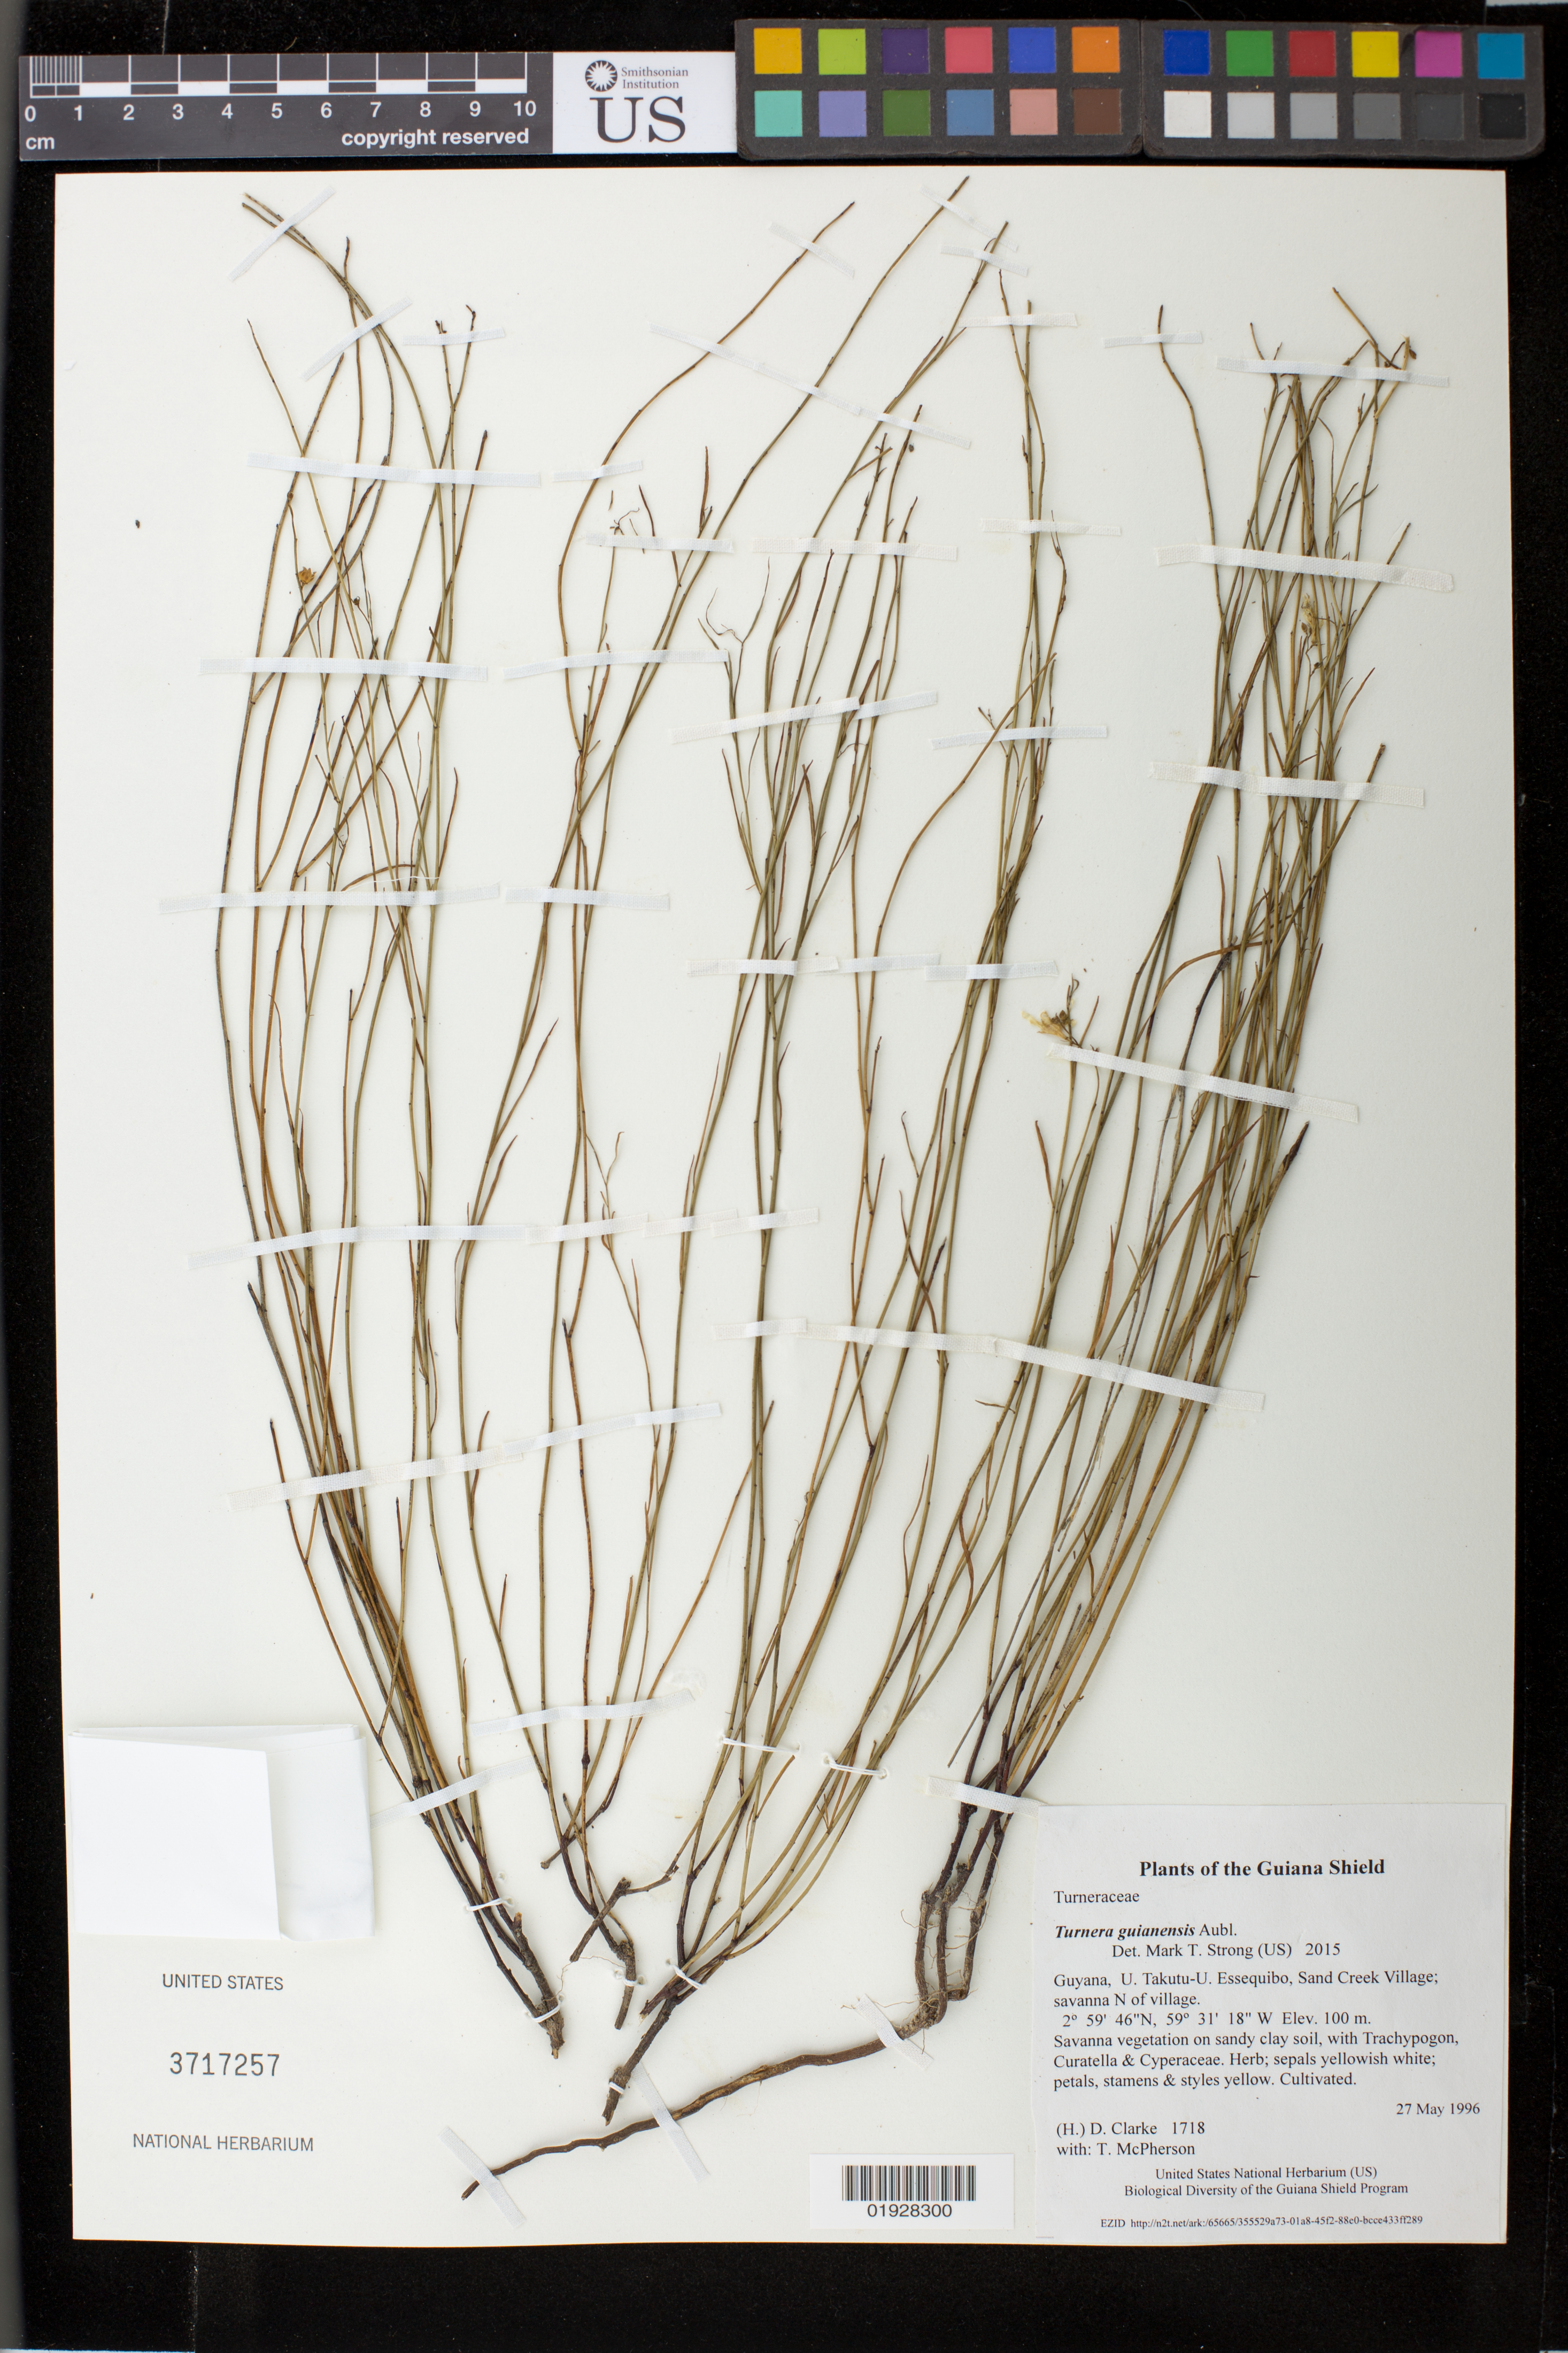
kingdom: Plantae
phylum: Tracheophyta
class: Magnoliopsida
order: Malpighiales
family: Turneraceae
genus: Turnera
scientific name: Turnera guianensis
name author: Aubl.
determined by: Strong, M. T., (US), Smithsonian Institution - National Museum of Natural History (UNITED STATES)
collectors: H. D. Clarke & T. McPherson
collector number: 1718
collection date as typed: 27 May 1996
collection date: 1996-05-27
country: Guyana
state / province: U. Takutu-U. Essequibo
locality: Sand Creek Village; savanna N of village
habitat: Savanna vegetation on sandy clay soil, with Trachypogon, Curatella & Cyperaceae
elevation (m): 100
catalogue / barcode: US 3717257